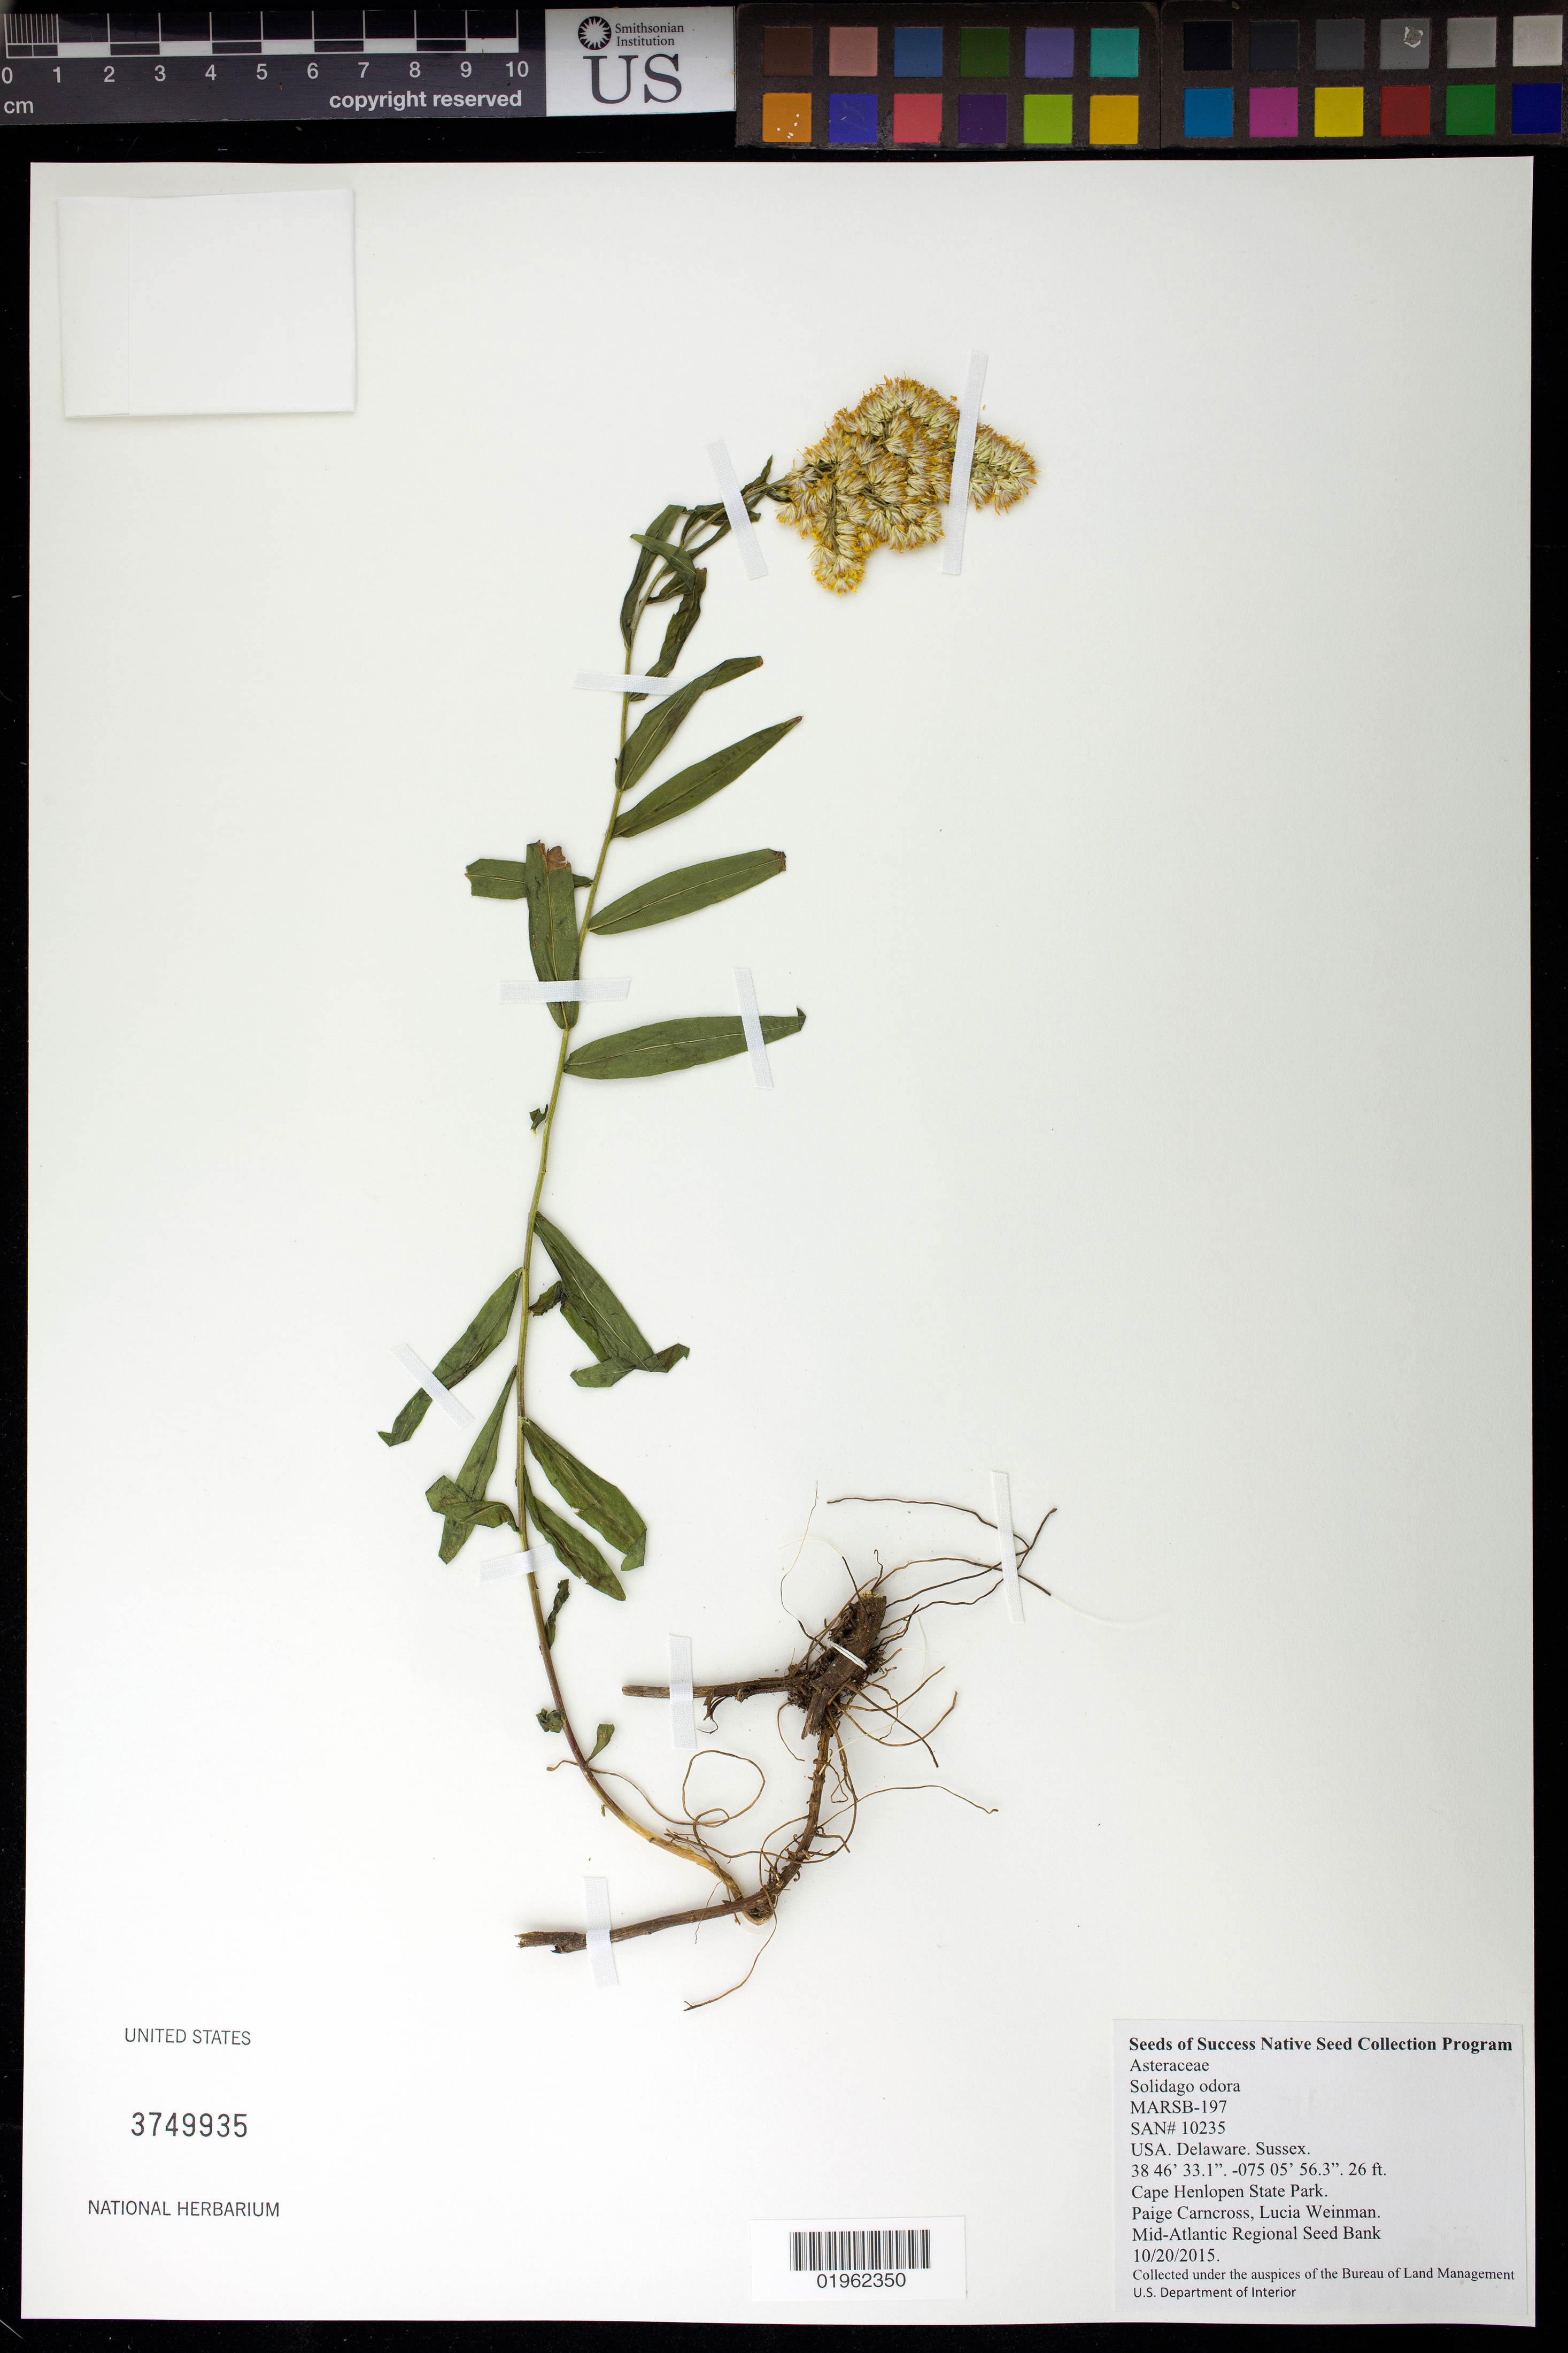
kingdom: Plantae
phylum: Tracheophyta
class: Magnoliopsida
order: Asterales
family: Asteraceae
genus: Solidago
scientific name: Solidago odora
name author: Aiton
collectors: P. Carncross & L. Weinman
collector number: MARSB-197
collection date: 2015-10-20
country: United States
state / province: Delaware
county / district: Sussex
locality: Cape Henlopen State Park, Gordonâ€™s Pond Trail, Walking Dunes Trail, Campground, Bike Loop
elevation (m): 8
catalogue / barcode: US 3749935